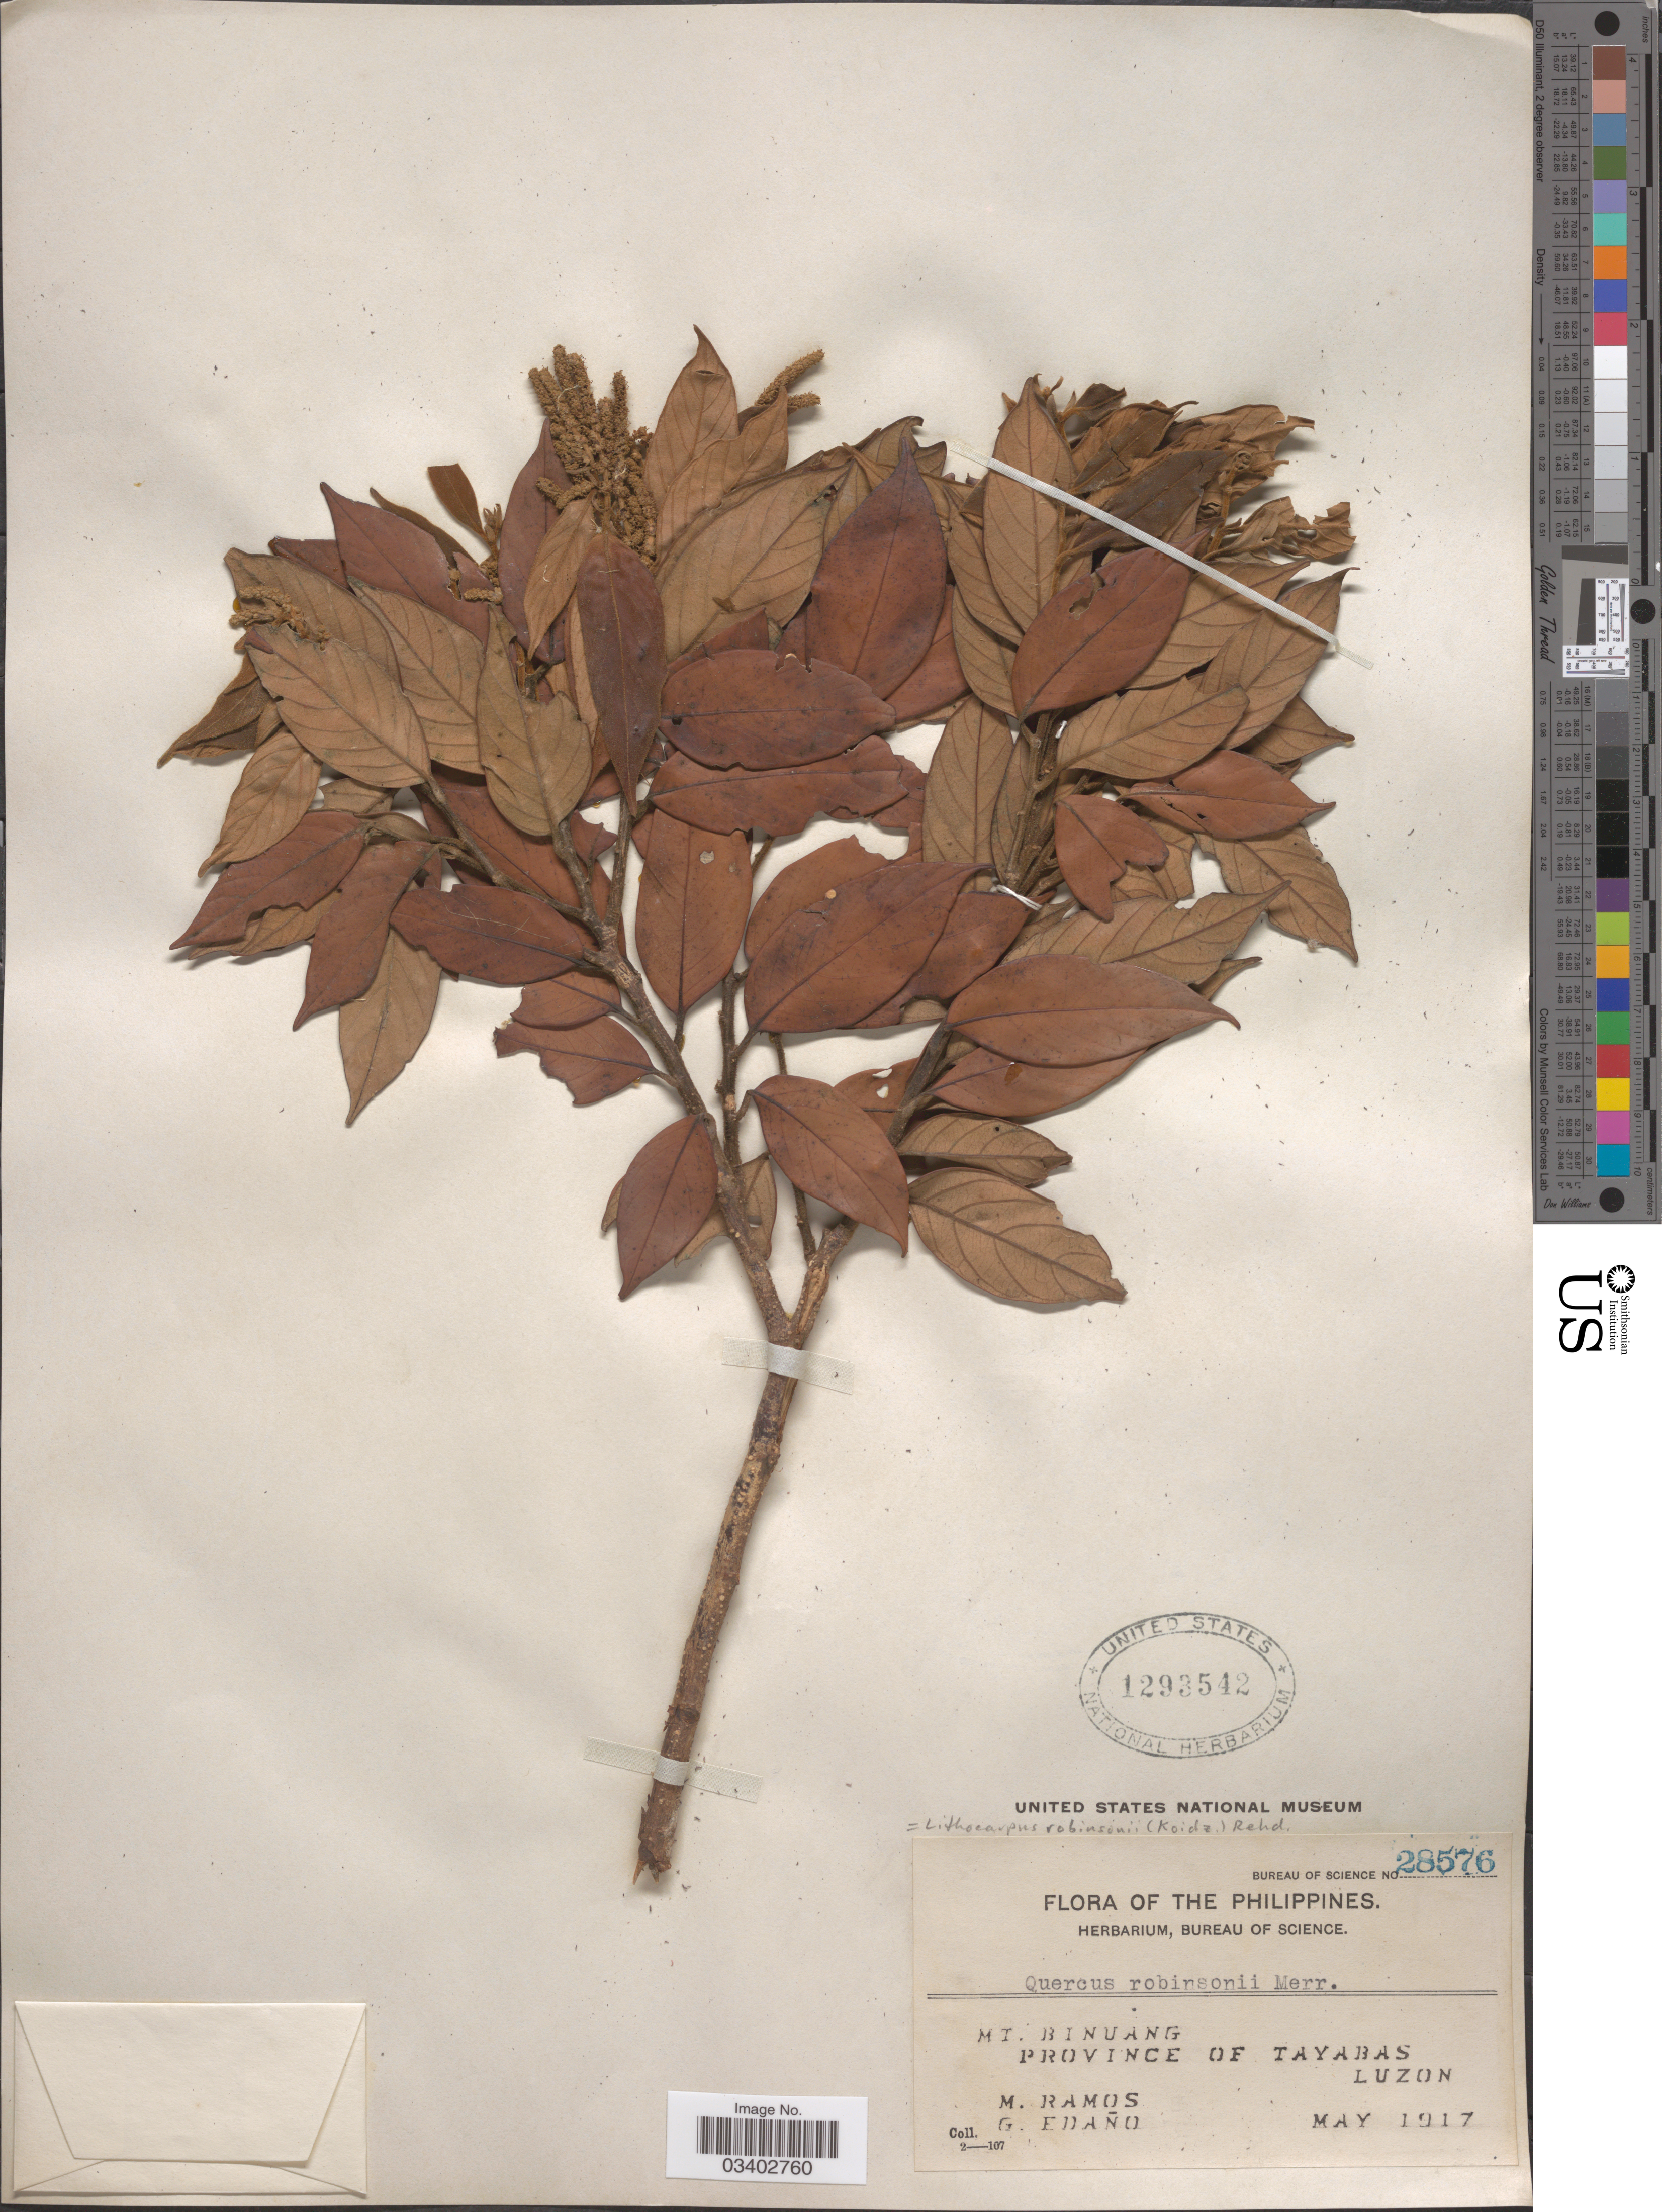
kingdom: Plantae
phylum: Tracheophyta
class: Magnoliopsida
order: Fagales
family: Fagaceae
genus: Lithocarpus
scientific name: Lithocarpus robinsonii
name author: (Koidz.) Rehder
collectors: M. Ramos & G. Edaño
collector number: Bureau of Science 28576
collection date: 1917-05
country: Philippines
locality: Mt. Binuang. Province of Tayabas. Luzon.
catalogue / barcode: US 1293542